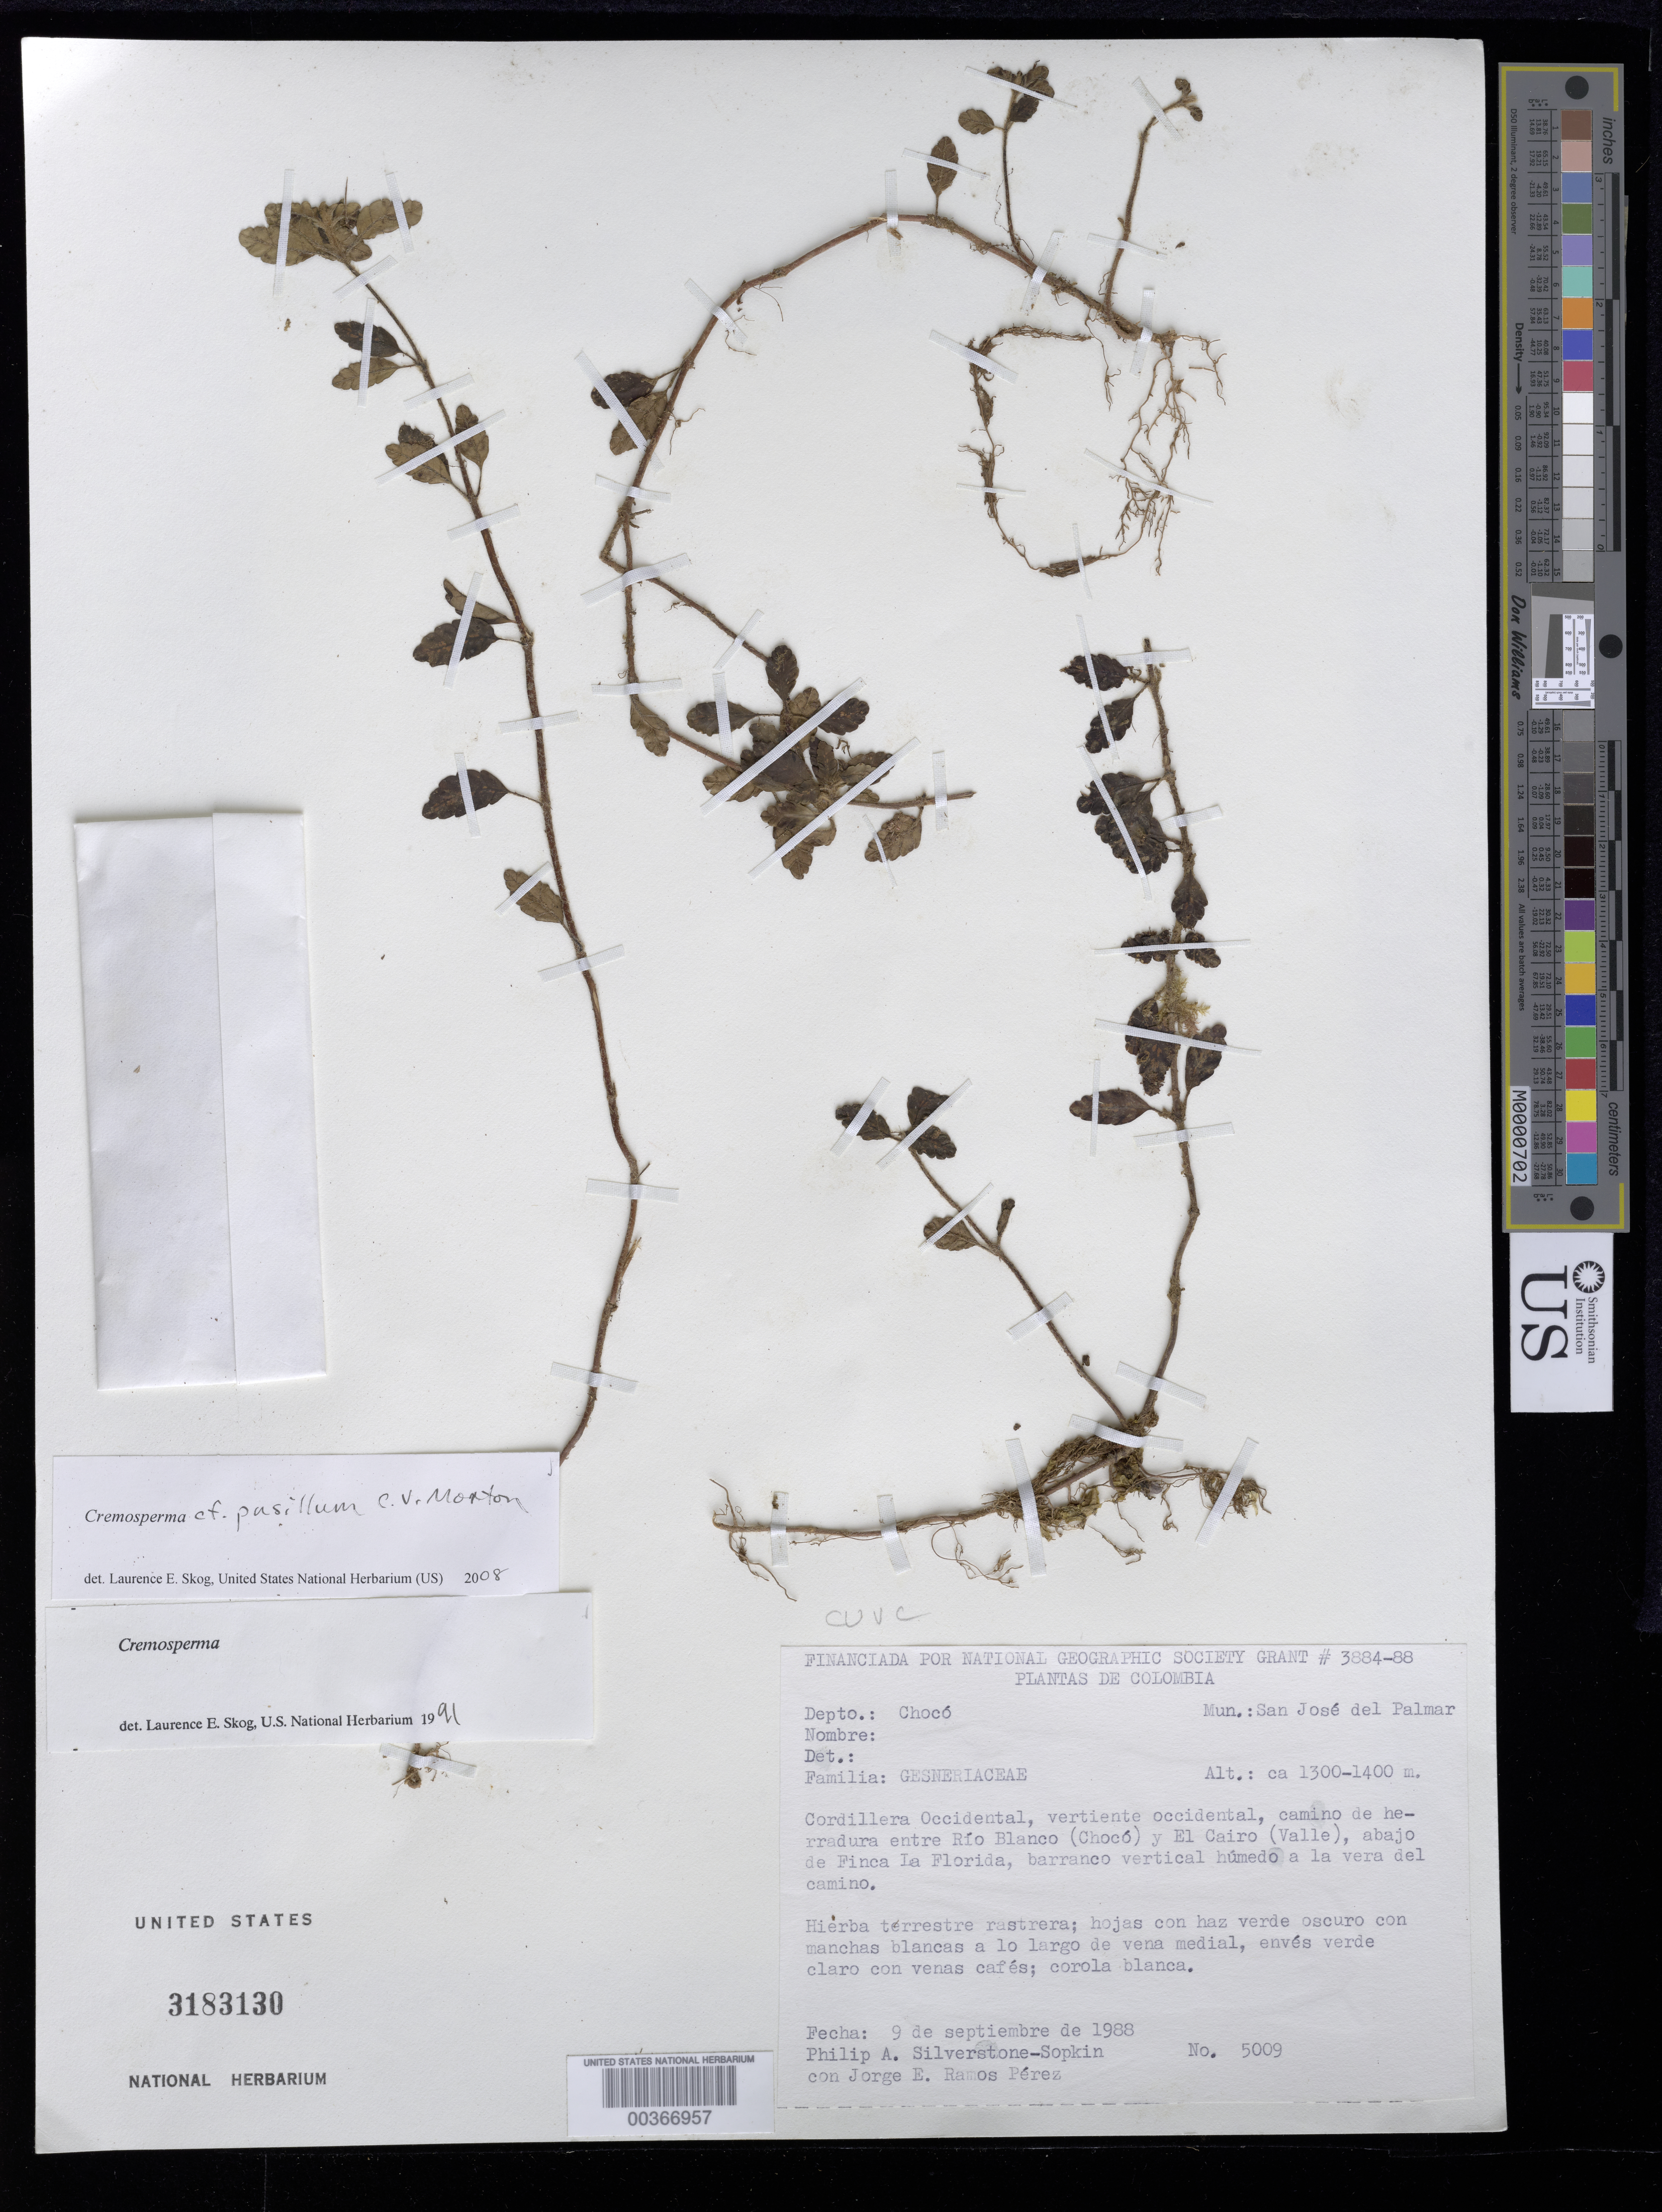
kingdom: Plantae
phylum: Tracheophyta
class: Magnoliopsida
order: Lamiales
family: Gesneriaceae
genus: Cremosperma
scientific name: Cremosperma pusillum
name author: C.V. Morton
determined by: Skog, Laurence E.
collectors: P. A. Silverstone-Sopkin & J. E. Ramos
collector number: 5009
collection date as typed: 09 Sep 1988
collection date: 1988-09-09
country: Colombia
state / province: Chocó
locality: Mun. San José del Palmar; Cordillera Occidental, vertiente occidental, camino de herradura entre Río Blanco (Chocó) y El Cairo (Valle), abajo de Finca La Florida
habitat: Barranco vertical húmedo a la vera del camino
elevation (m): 1300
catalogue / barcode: US 3183130